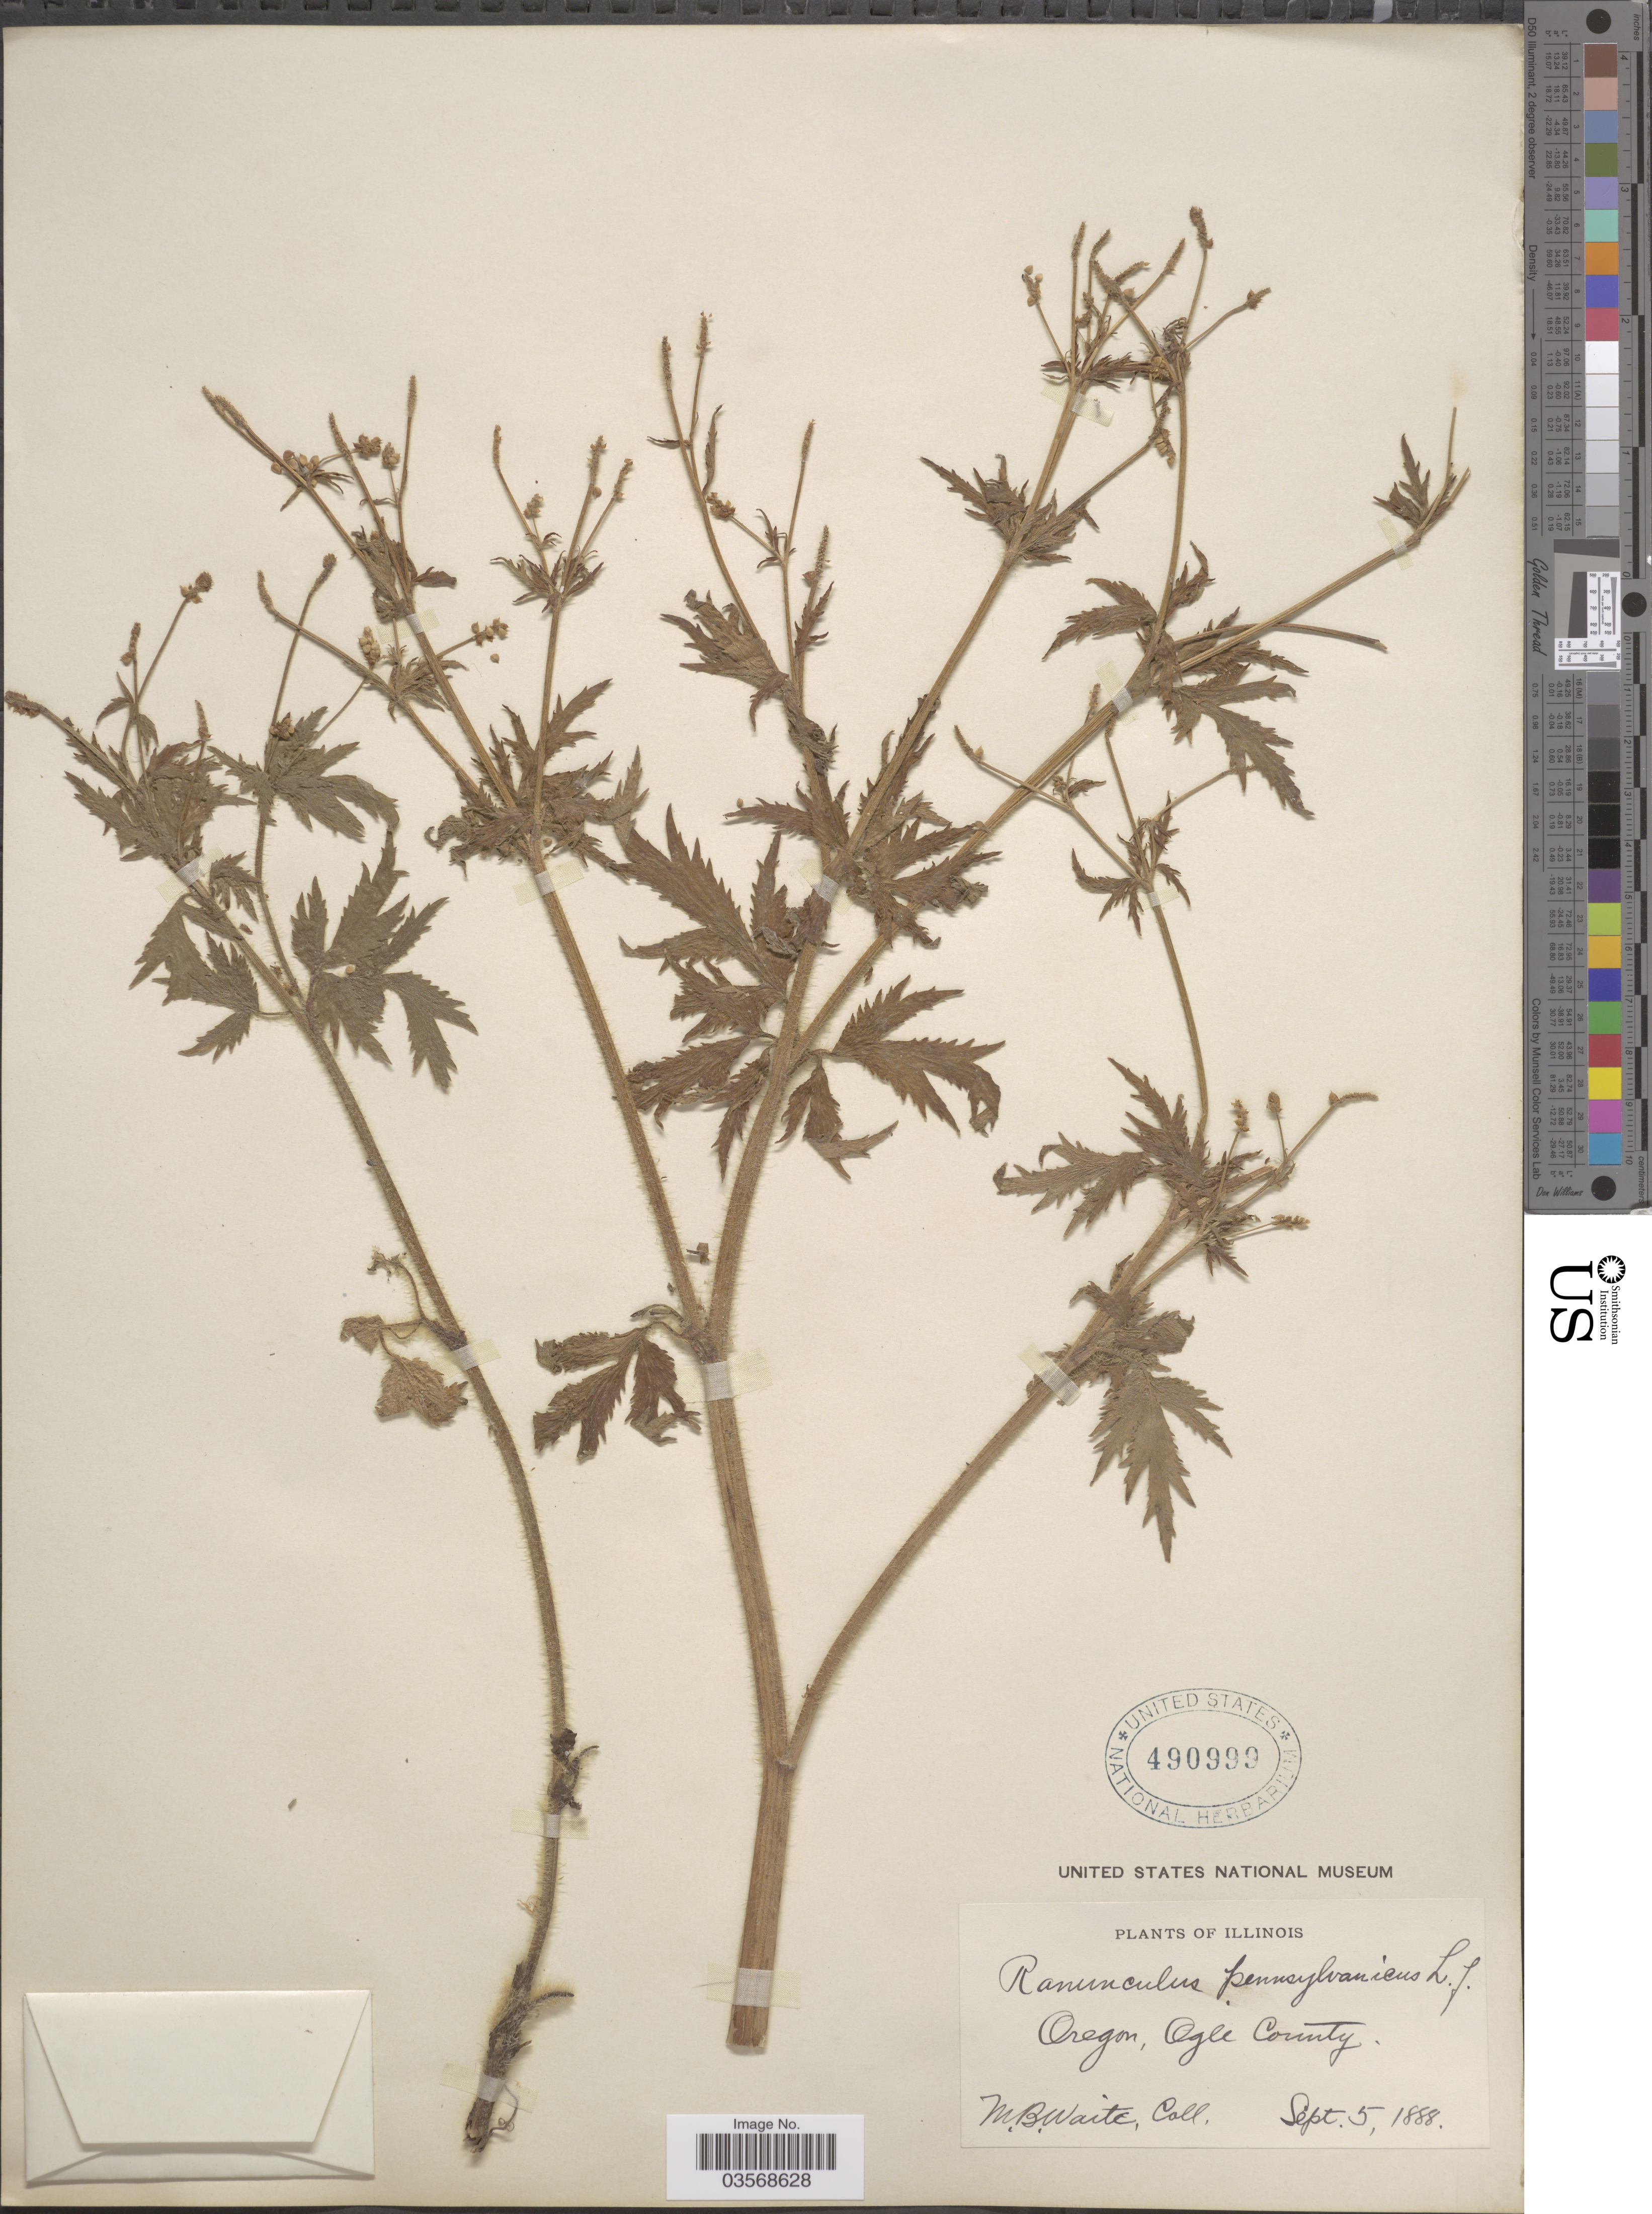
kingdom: Plantae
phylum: Tracheophyta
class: Magnoliopsida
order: Ranunculales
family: Ranunculaceae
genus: Ranunculus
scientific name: Ranunculus pensylvanicus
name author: L. f.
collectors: M. B. Waite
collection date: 1888-09-05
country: United States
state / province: Oregon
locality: Ogle County.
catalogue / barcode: US 490999